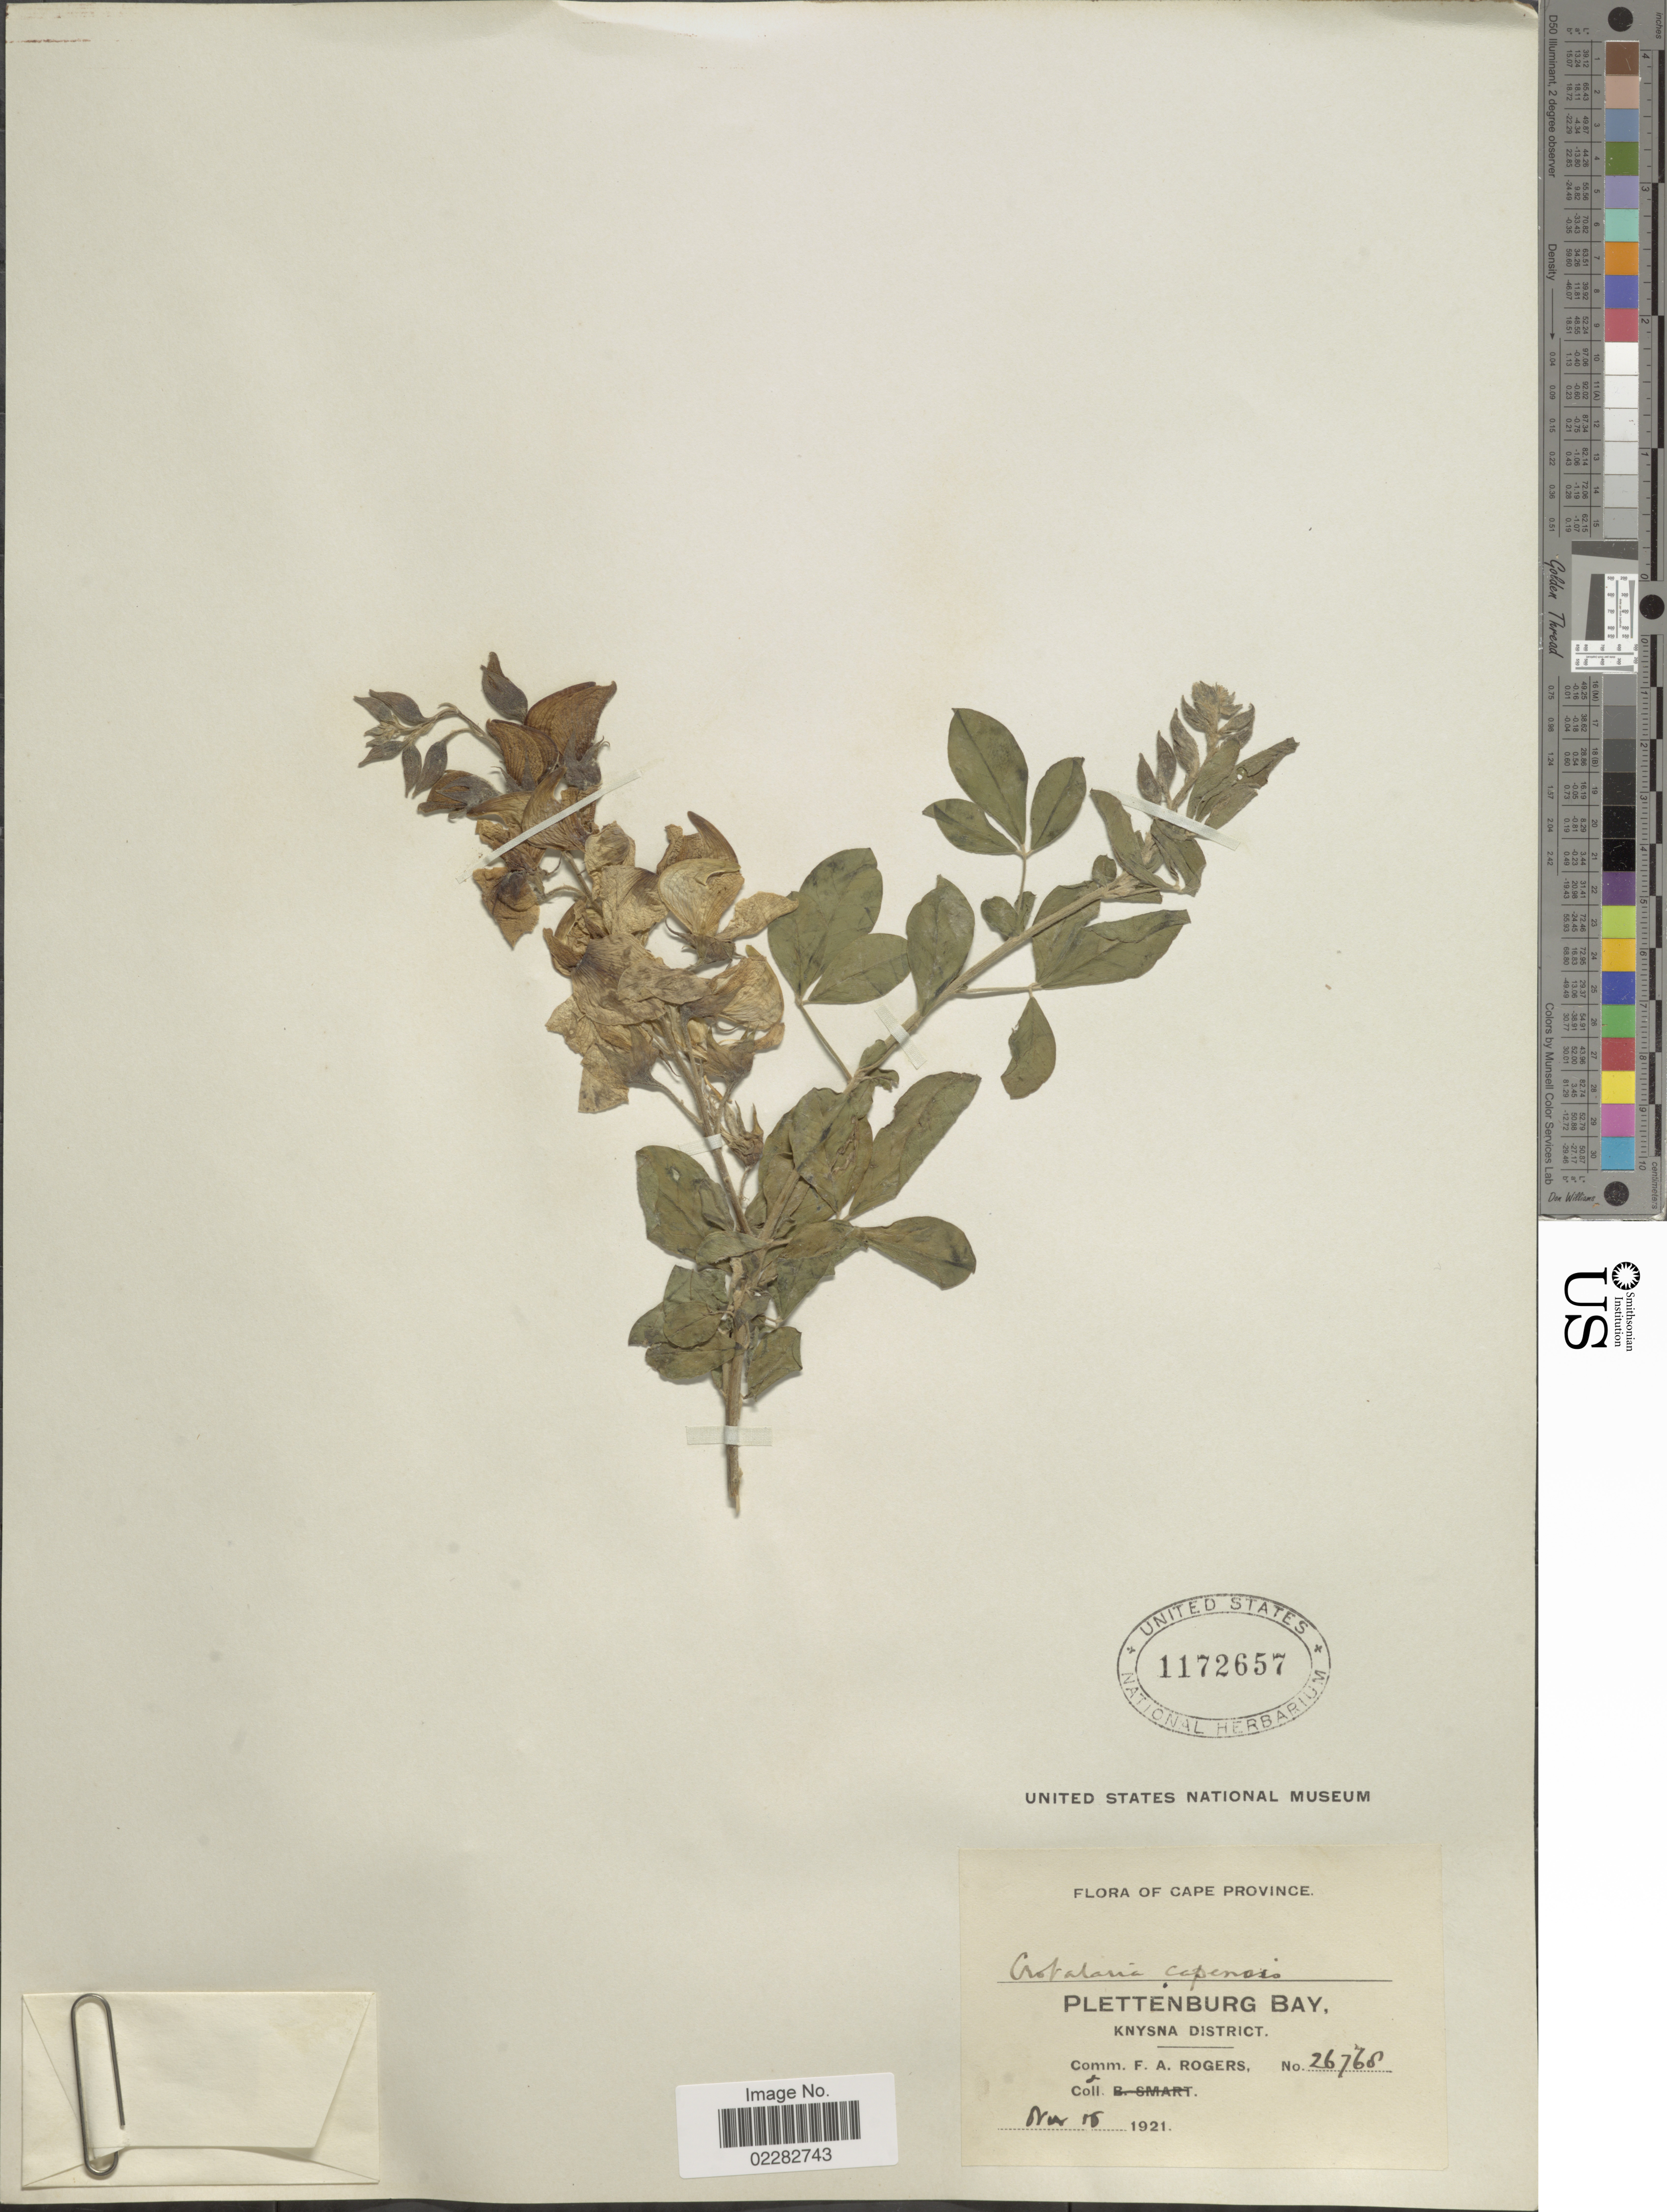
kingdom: Plantae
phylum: Tracheophyta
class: Magnoliopsida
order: Fabales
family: Fabaceae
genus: Crotalaria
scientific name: Crotalaria capensis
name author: Jacq.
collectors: F. A. Rogers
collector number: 26768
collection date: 1921-11-16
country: South Africa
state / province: Western Cape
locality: Plettenburg Bay, Knysna District.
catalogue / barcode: US 1172657